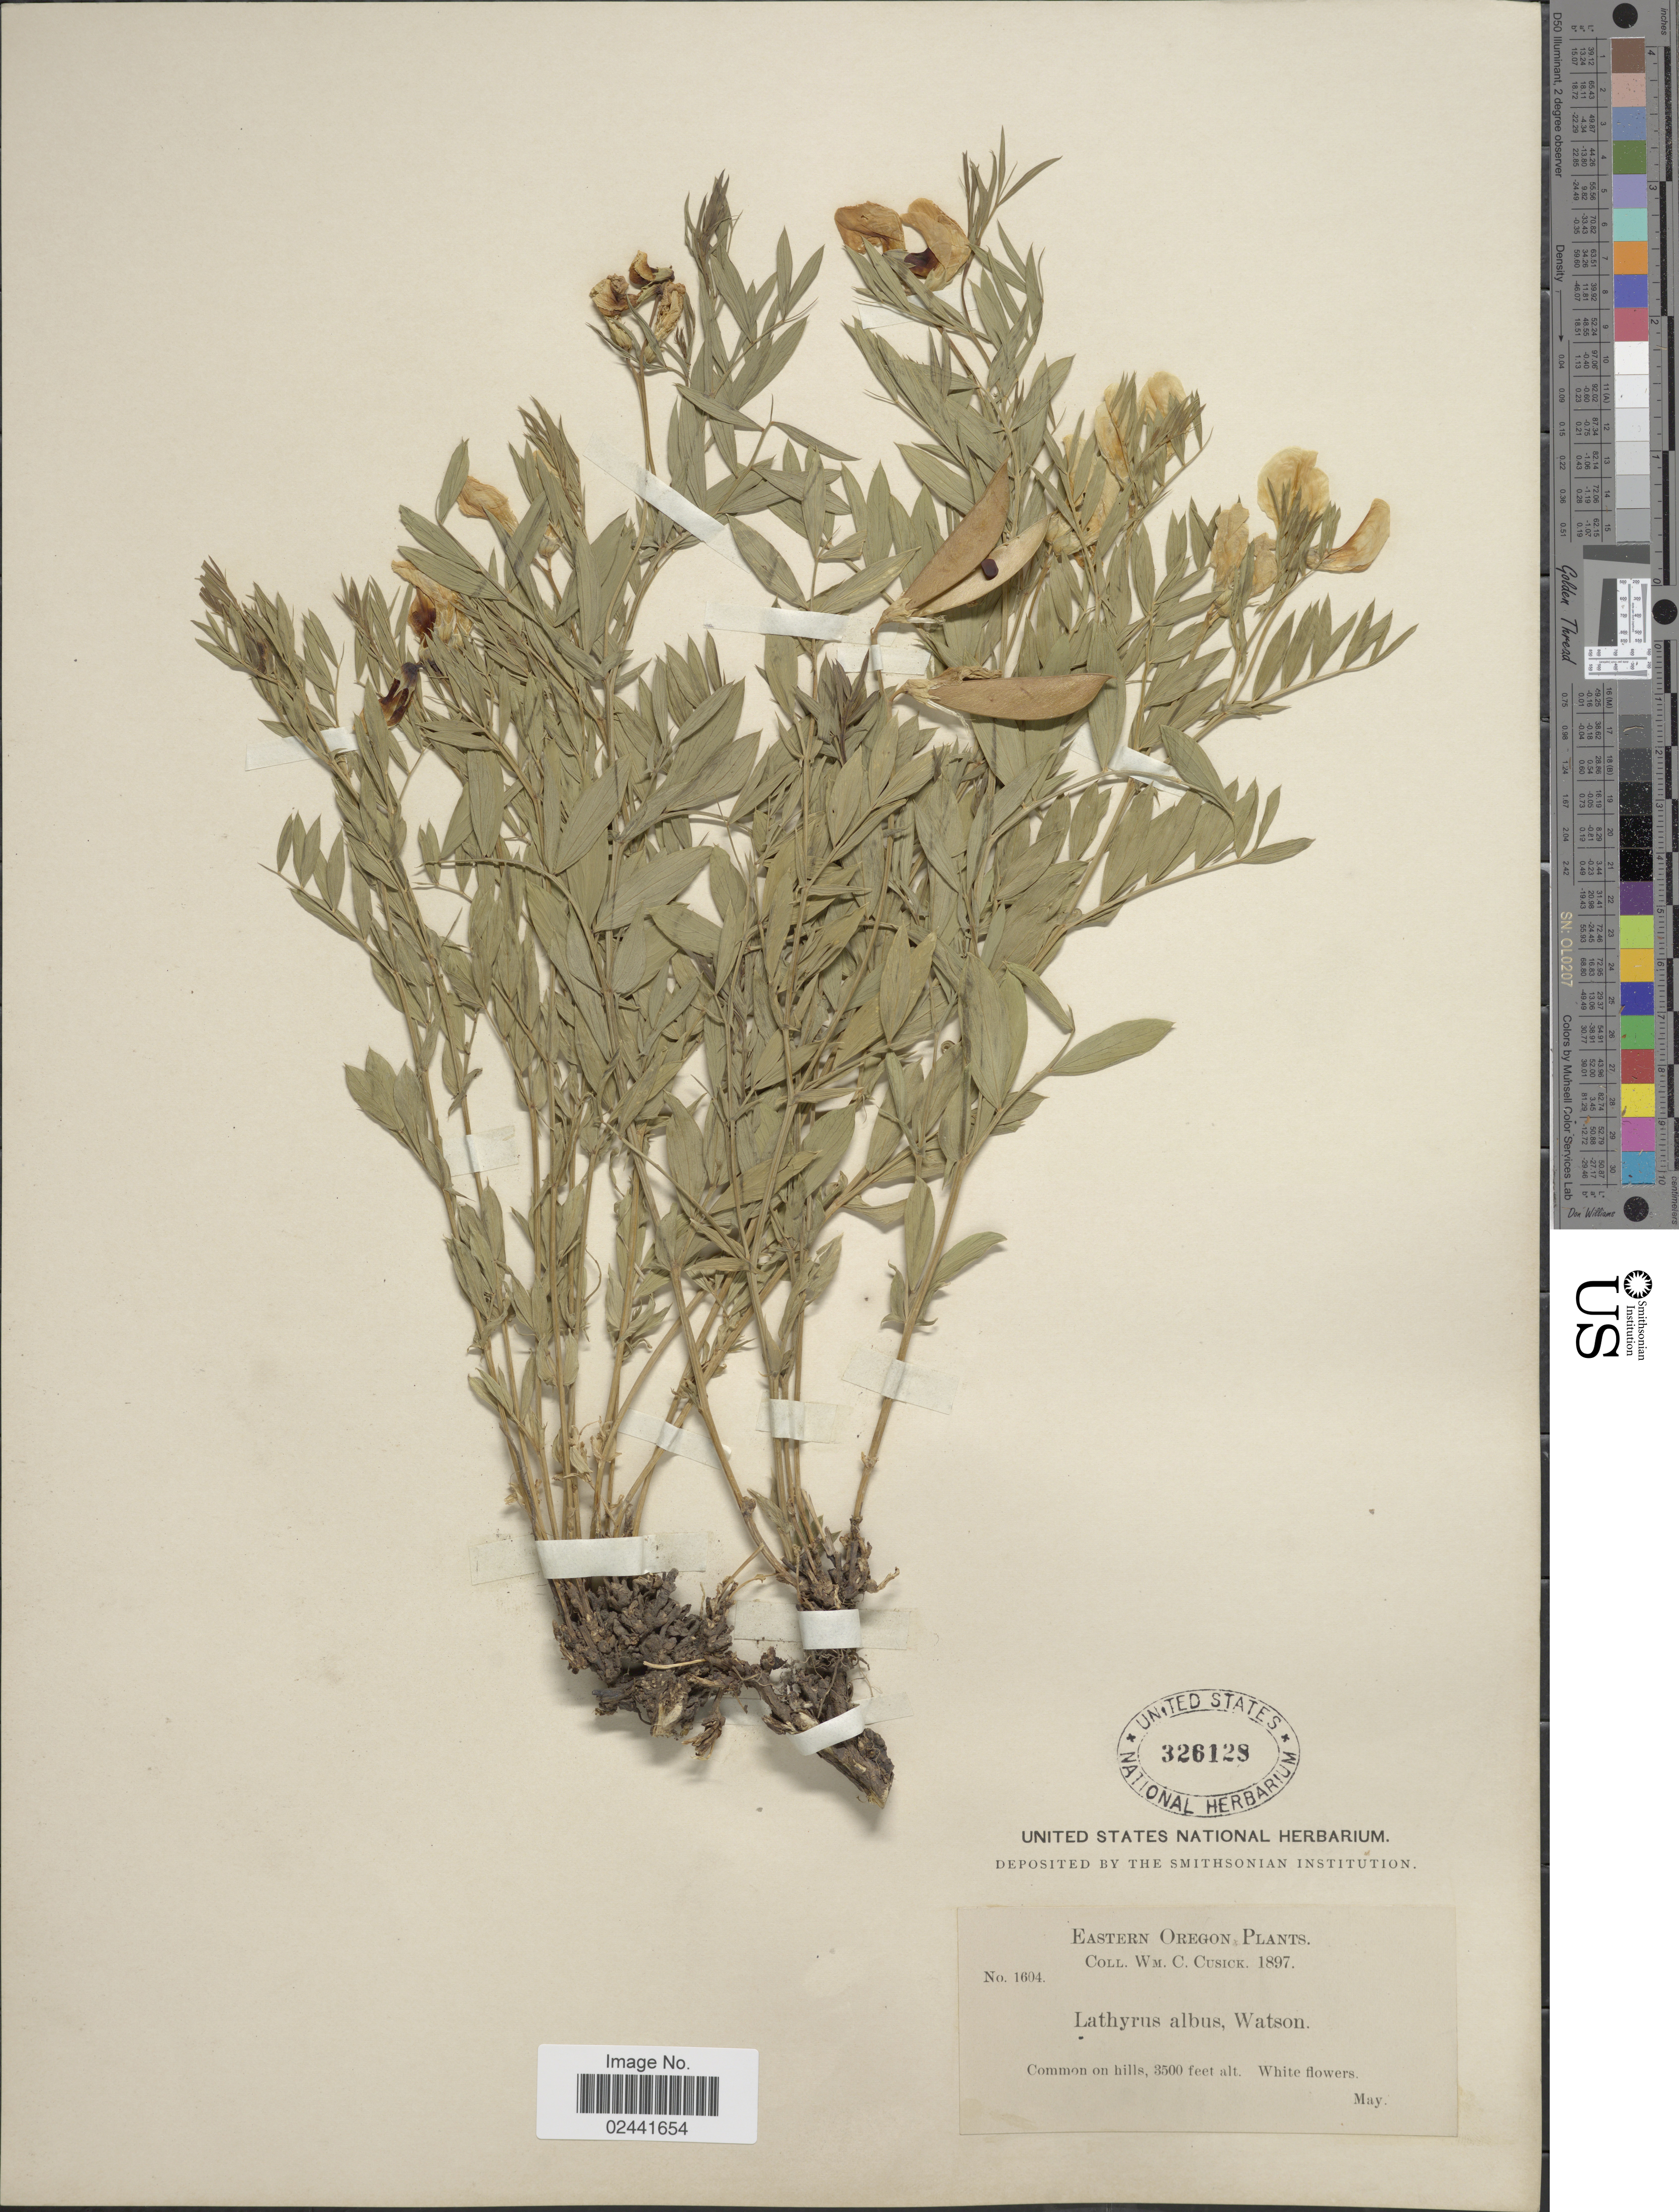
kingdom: Plantae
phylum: Tracheophyta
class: Magnoliopsida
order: Fabales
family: Fabaceae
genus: Lathyrus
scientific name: Lathyrus rigidus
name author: T.G. White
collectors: W. C. Cusick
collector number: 1604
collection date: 1897-05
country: United States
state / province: Oregon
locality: Eastern Oregon, Common on hills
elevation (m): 1067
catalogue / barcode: US 326128